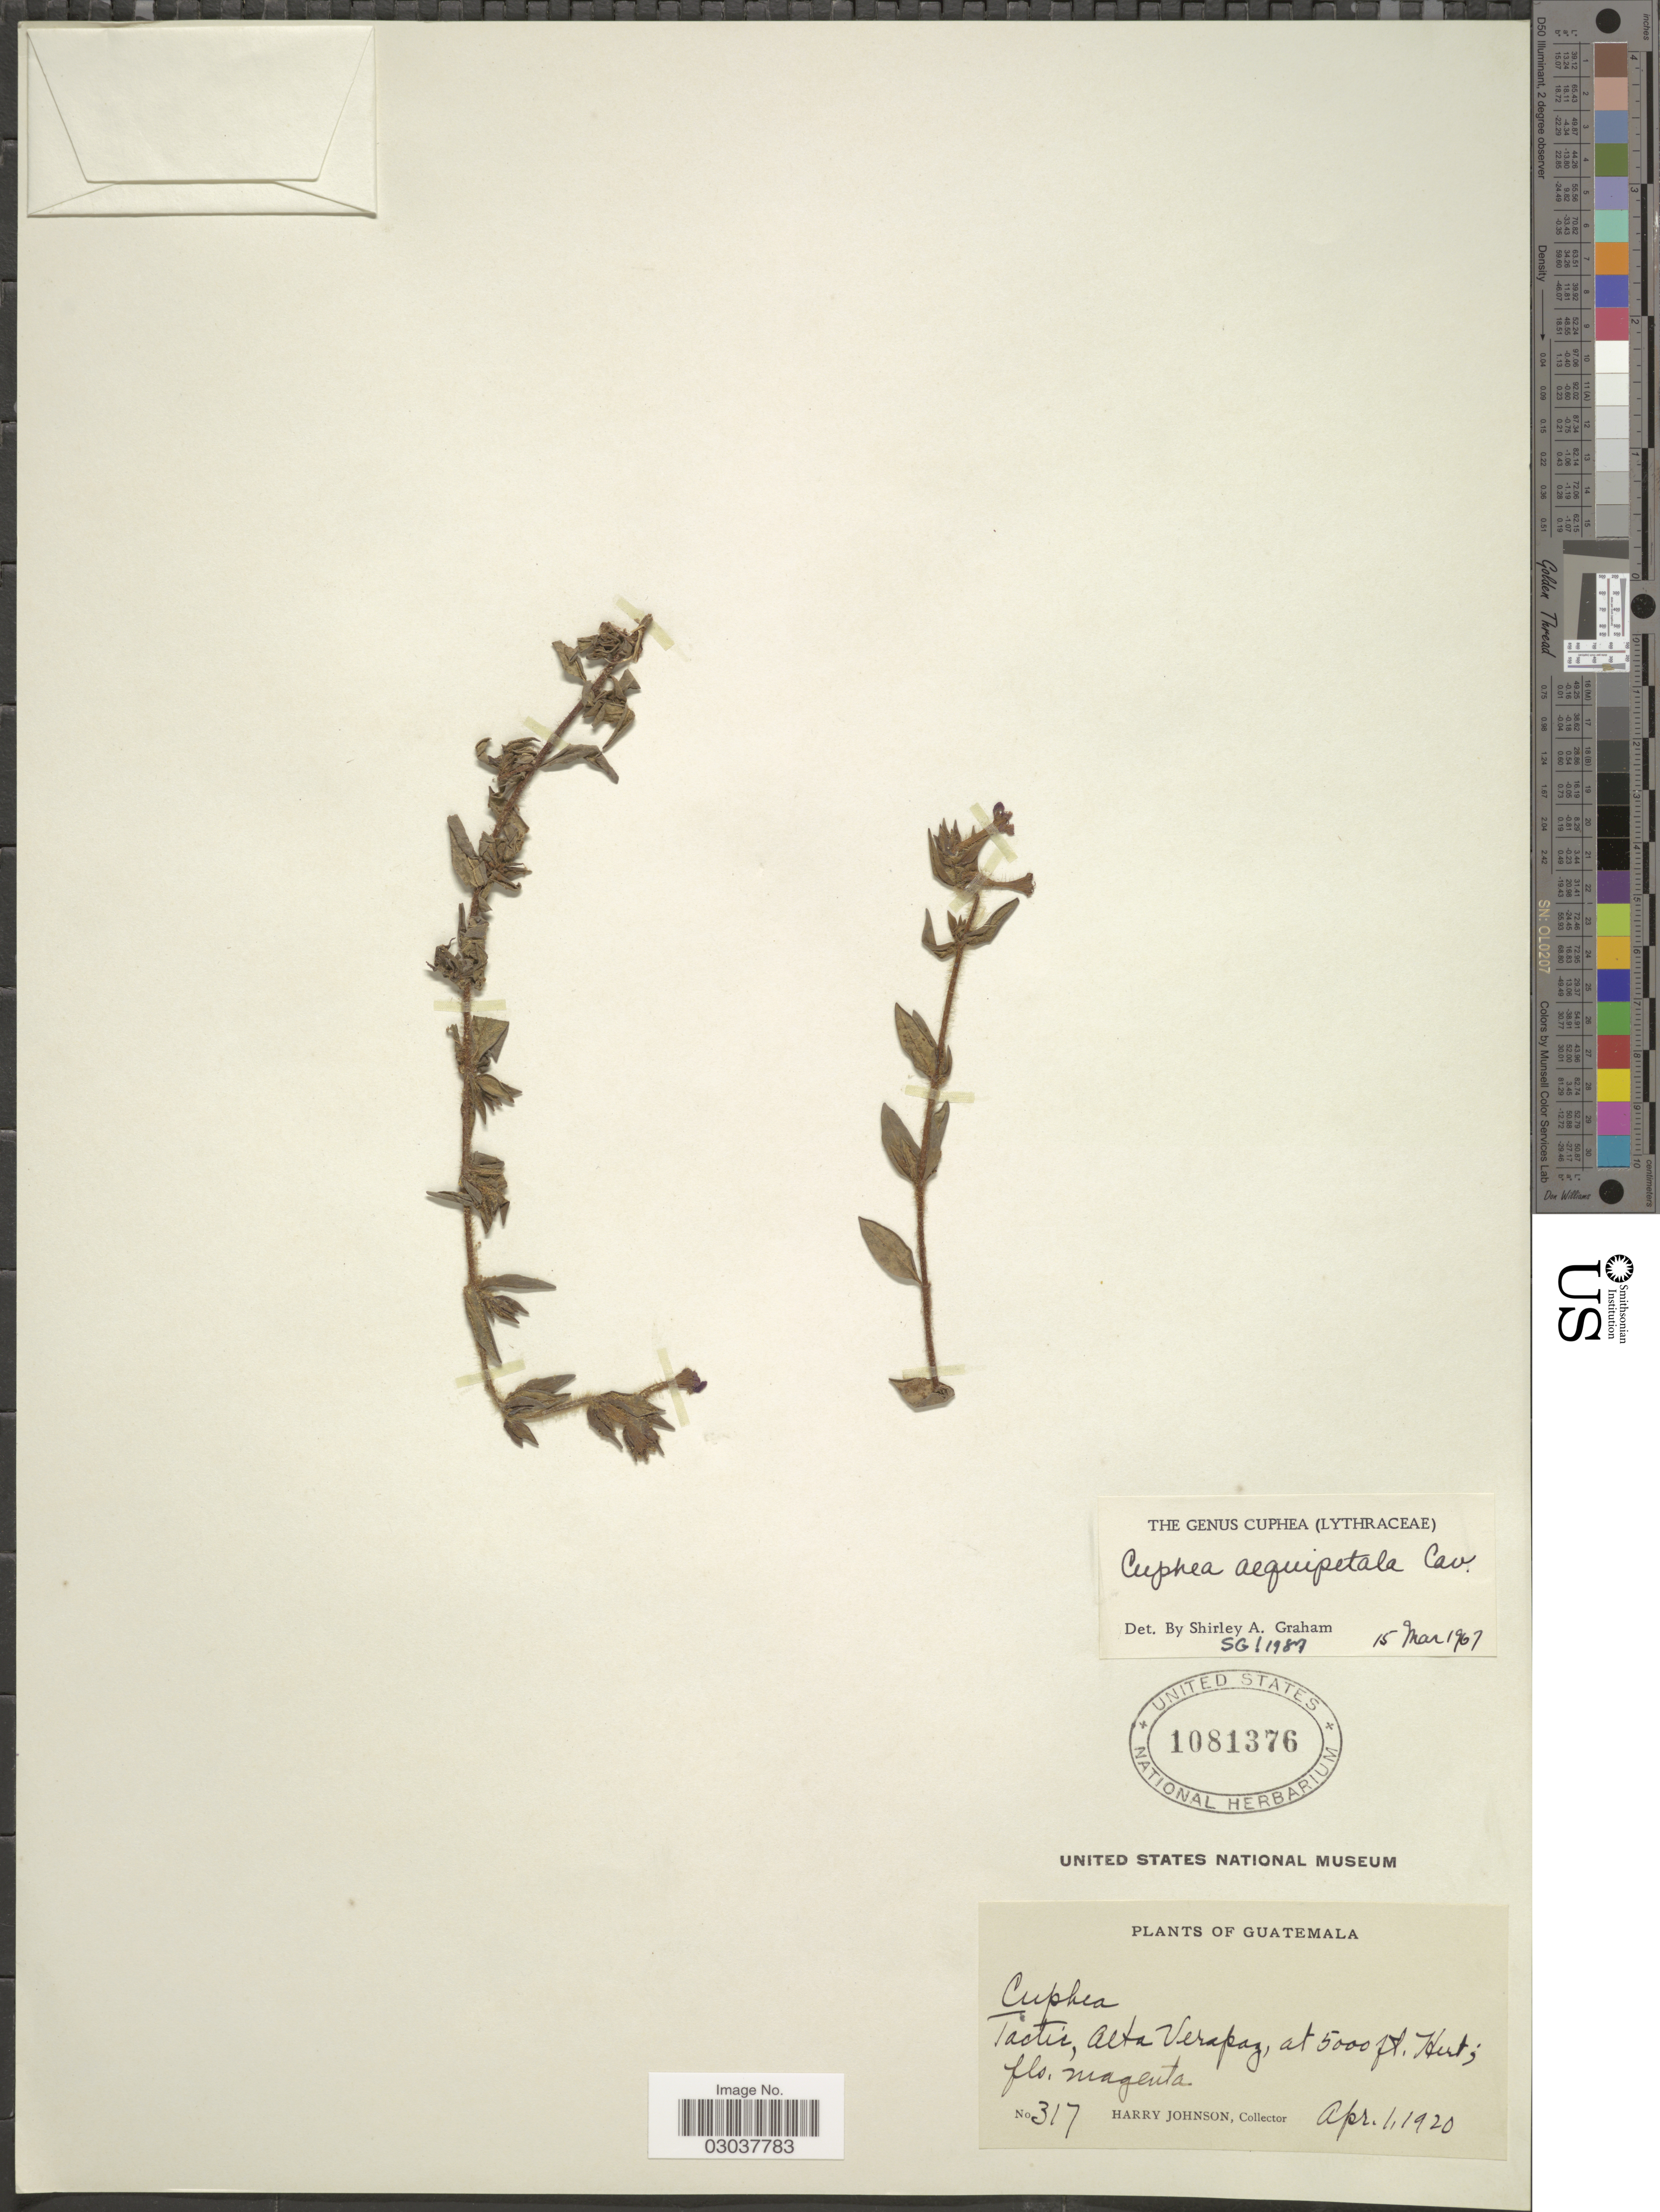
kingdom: Plantae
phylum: Tracheophyta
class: Magnoliopsida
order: Myrtales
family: Lythraceae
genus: Cuphea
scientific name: Cuphea aequipetala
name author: Cav.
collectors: H. Johnson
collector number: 317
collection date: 1920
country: Guatemala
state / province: Alta Verapaz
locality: Tactic.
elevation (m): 1524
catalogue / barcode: US 1081376